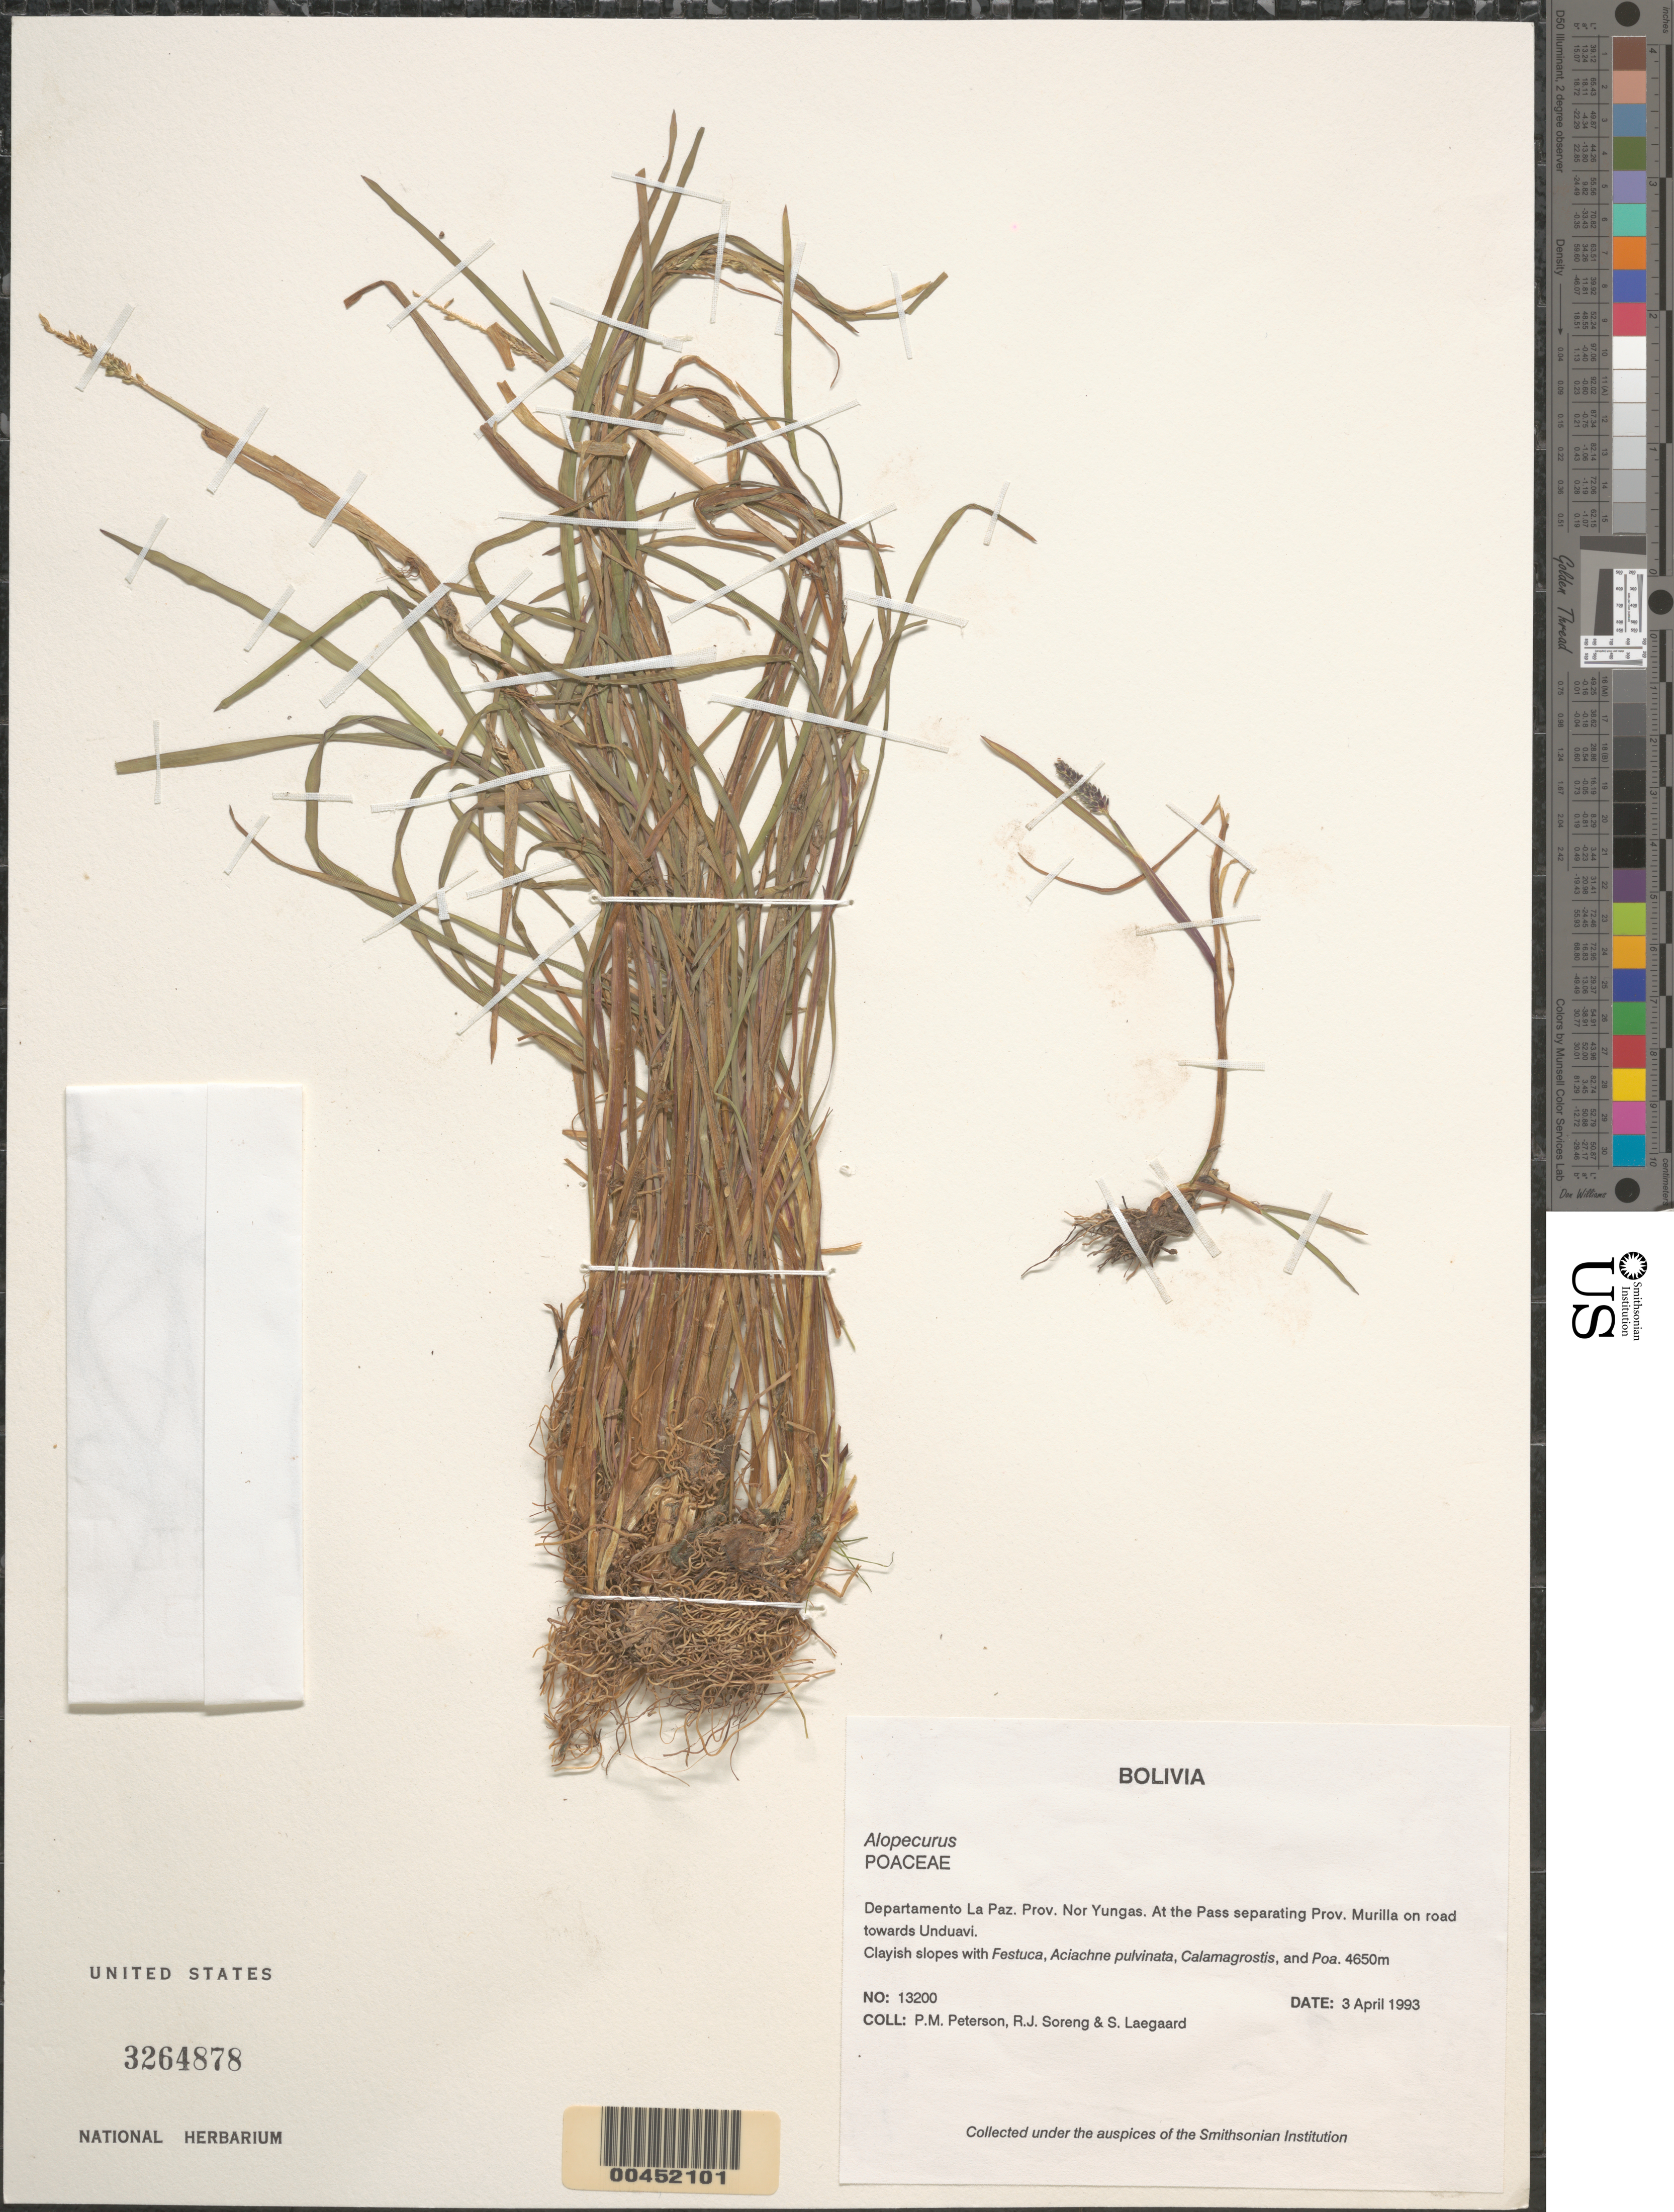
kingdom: Plantae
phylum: Tracheophyta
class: Liliopsida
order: Poales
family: Poaceae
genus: Alopecurus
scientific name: Alopecurus sp.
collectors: P. M. Peterson, R. J. Soreng & S. Lægaard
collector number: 13200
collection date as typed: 03 Apr 1993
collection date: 1993-04-03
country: Bolivia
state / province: La Paz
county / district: Nor Yungas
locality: At the Pass separating Prov. Murilla on road towards Unduavi.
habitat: Clayish slopes with Festuca, Aciachne pulvinata, Calamagrostis, and Poa.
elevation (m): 4650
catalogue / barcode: US 3264878